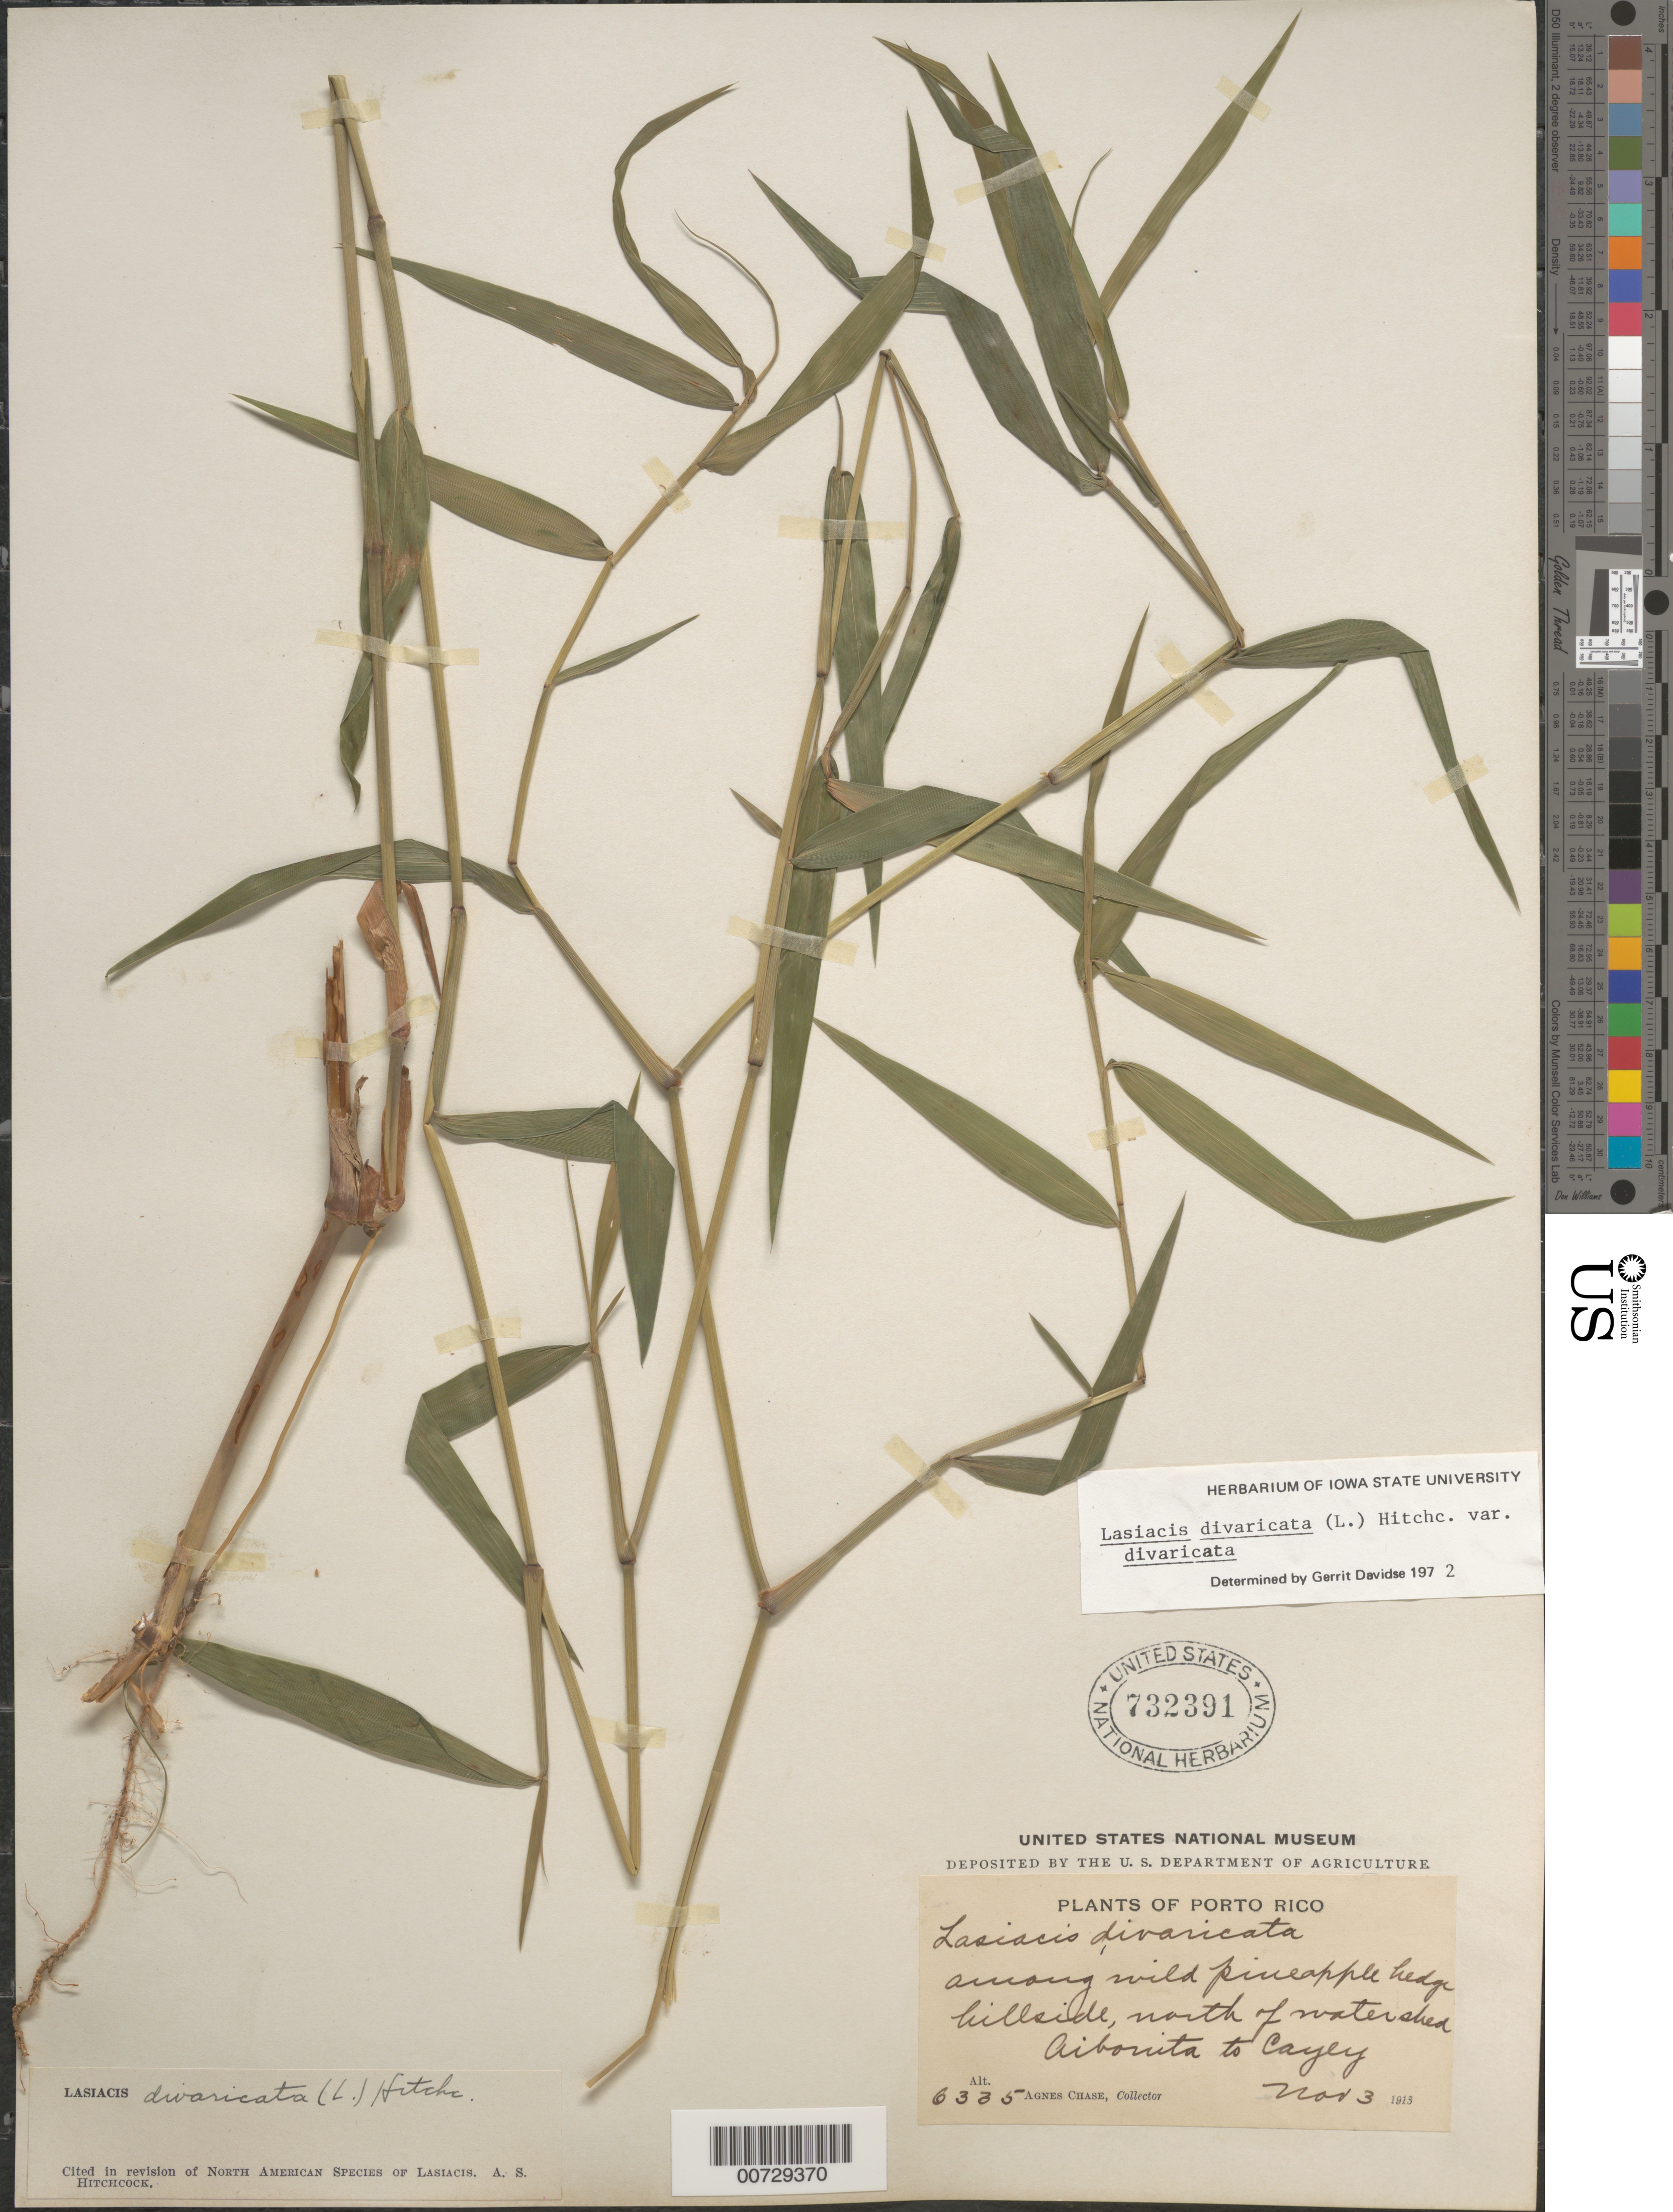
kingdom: Plantae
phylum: Tracheophyta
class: Liliopsida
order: Poales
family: Poaceae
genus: Lasiacis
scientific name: Lasiacis divaricata var. divaricata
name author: (L.) Hitchc.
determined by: Davidse, Gerrit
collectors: A. Chase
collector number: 6335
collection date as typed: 03 Nov 1913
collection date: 1913-11-03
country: Puerto Rico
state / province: Abonito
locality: Aibonito to Cayey. Hillside N of watershed.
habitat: Among wild pineapple hedge, hillside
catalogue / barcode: US 732391